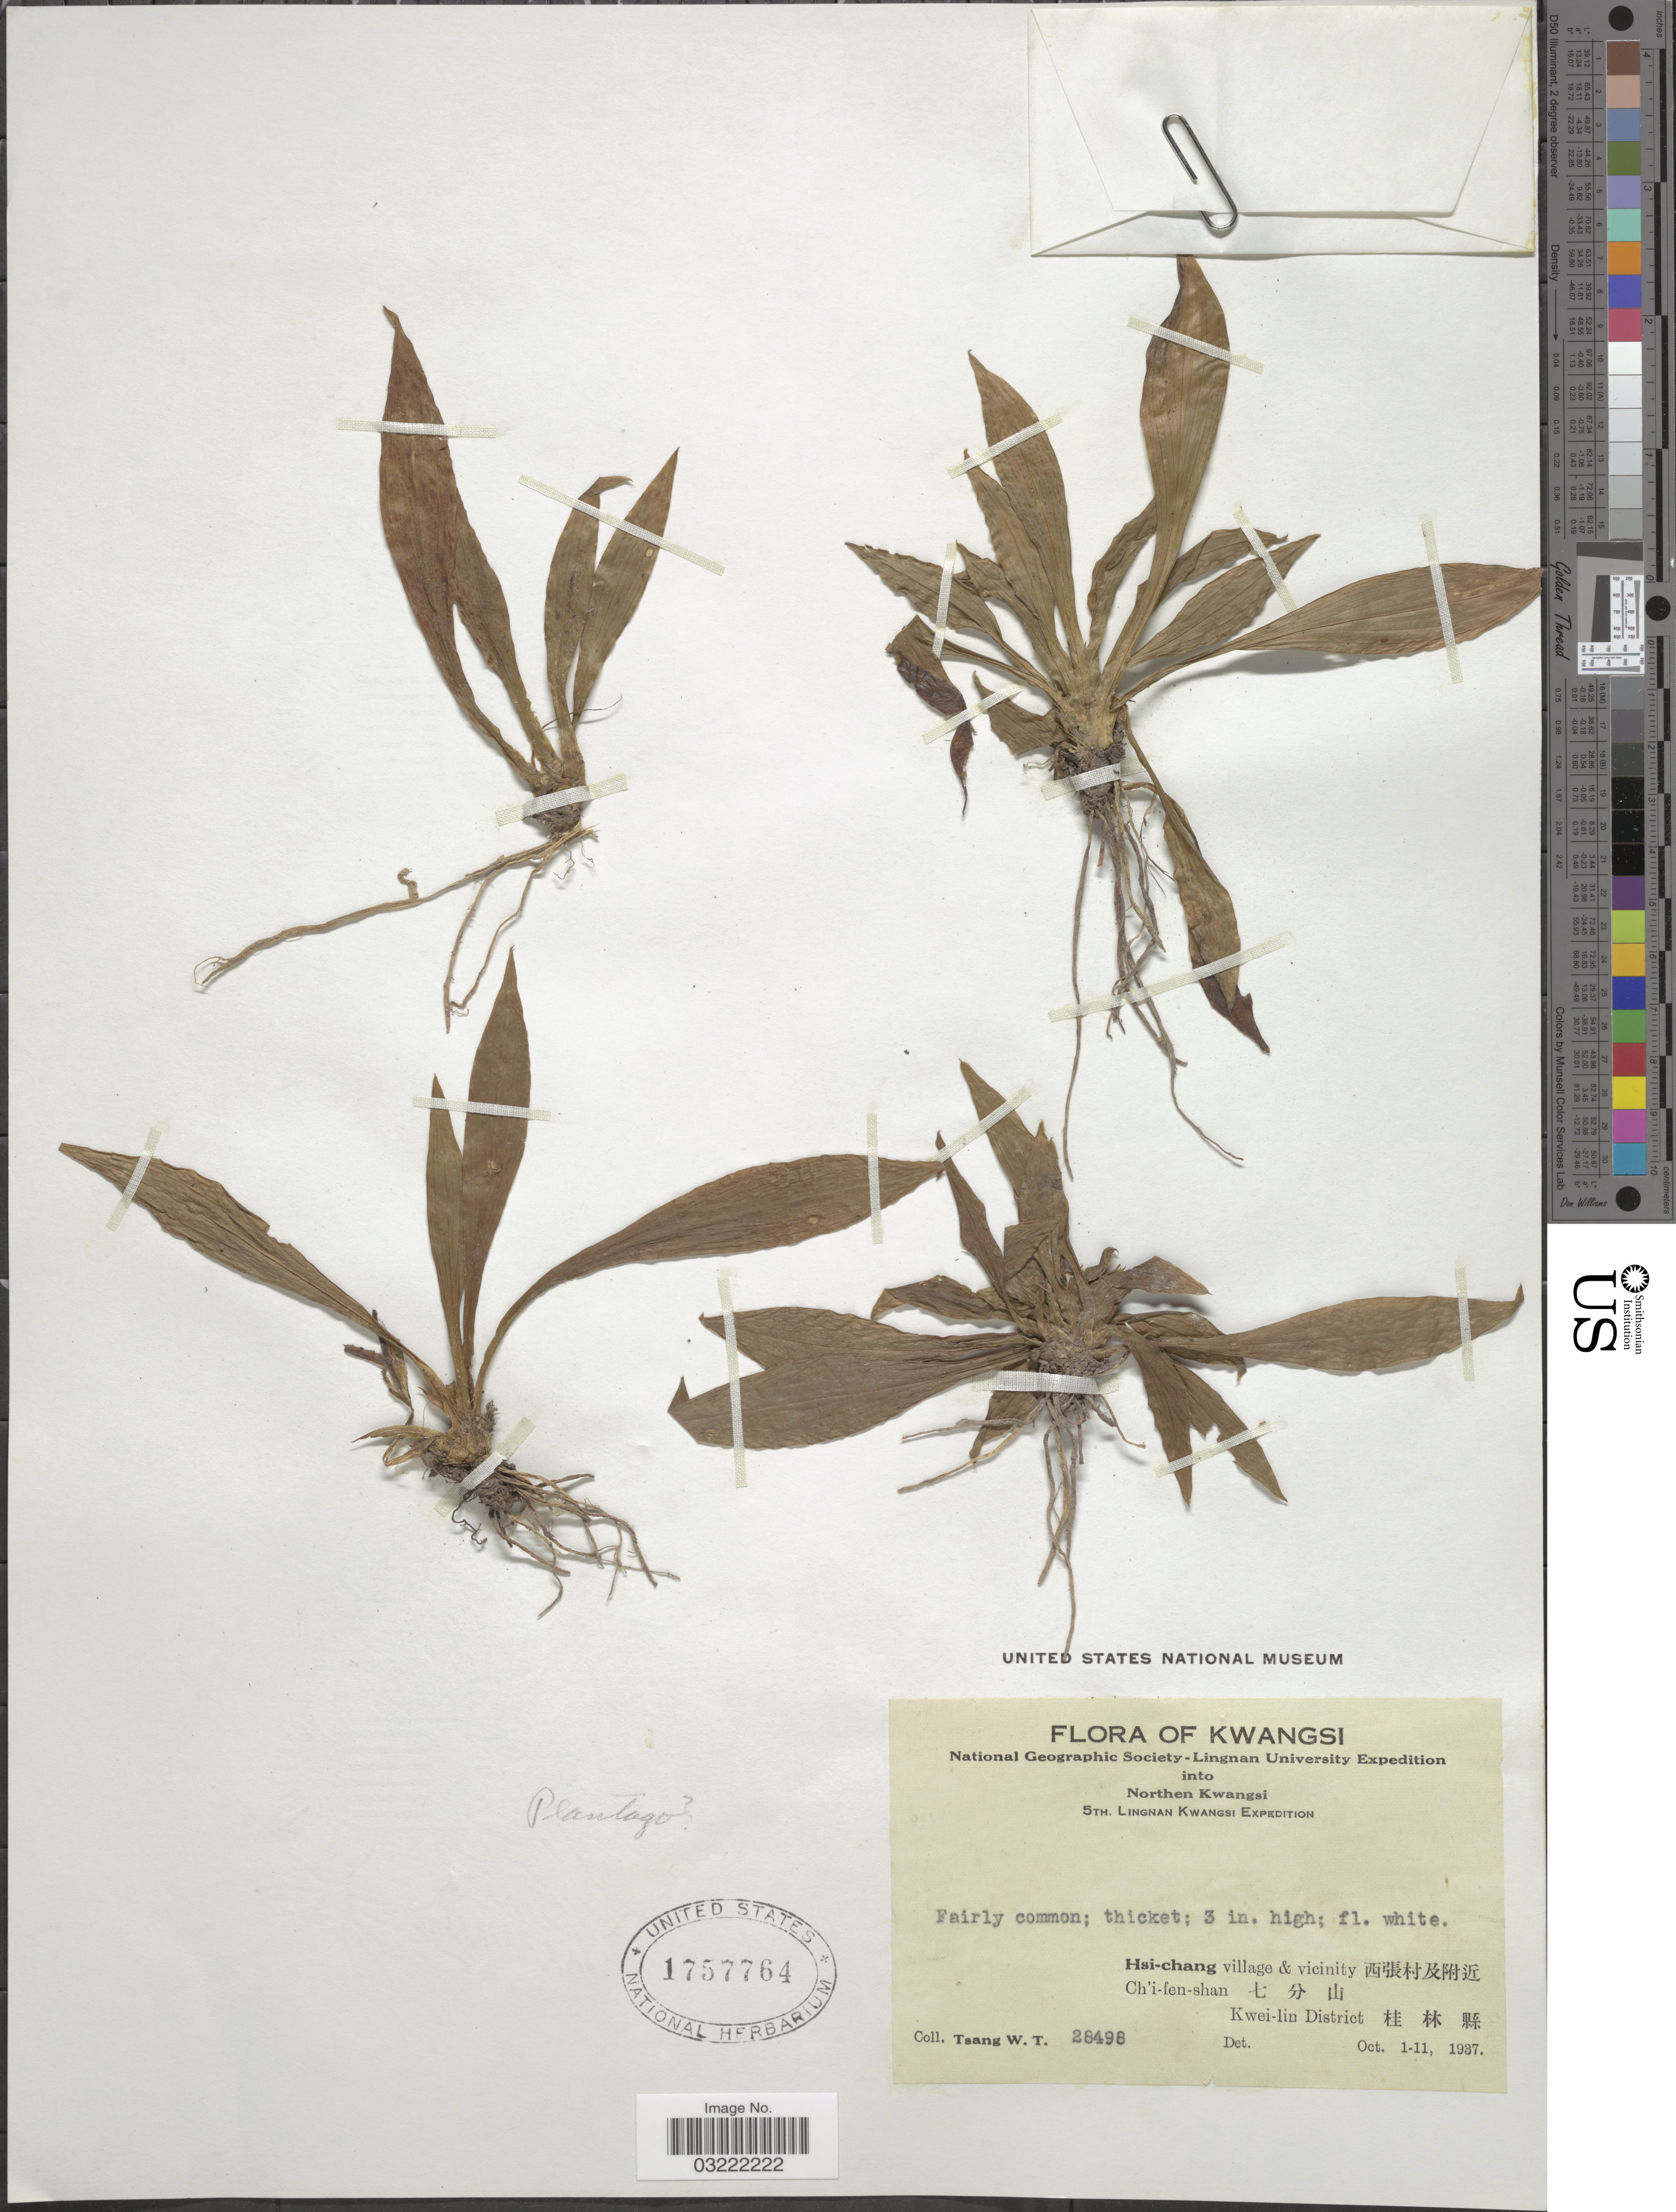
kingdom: Plantae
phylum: Tracheophyta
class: Magnoliopsida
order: Lamiales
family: Plantaginaceae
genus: Plantago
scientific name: Plantago sp.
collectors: W. T. Tsang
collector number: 28498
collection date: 1937-10-01/1937-10-11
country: China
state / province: Guangxi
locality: Kwangsi. Northern Kwangsi. Hsi-chang village & vicinity X. Ch'i-fen-shan X. Kwei-lin District X.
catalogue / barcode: US 1757764